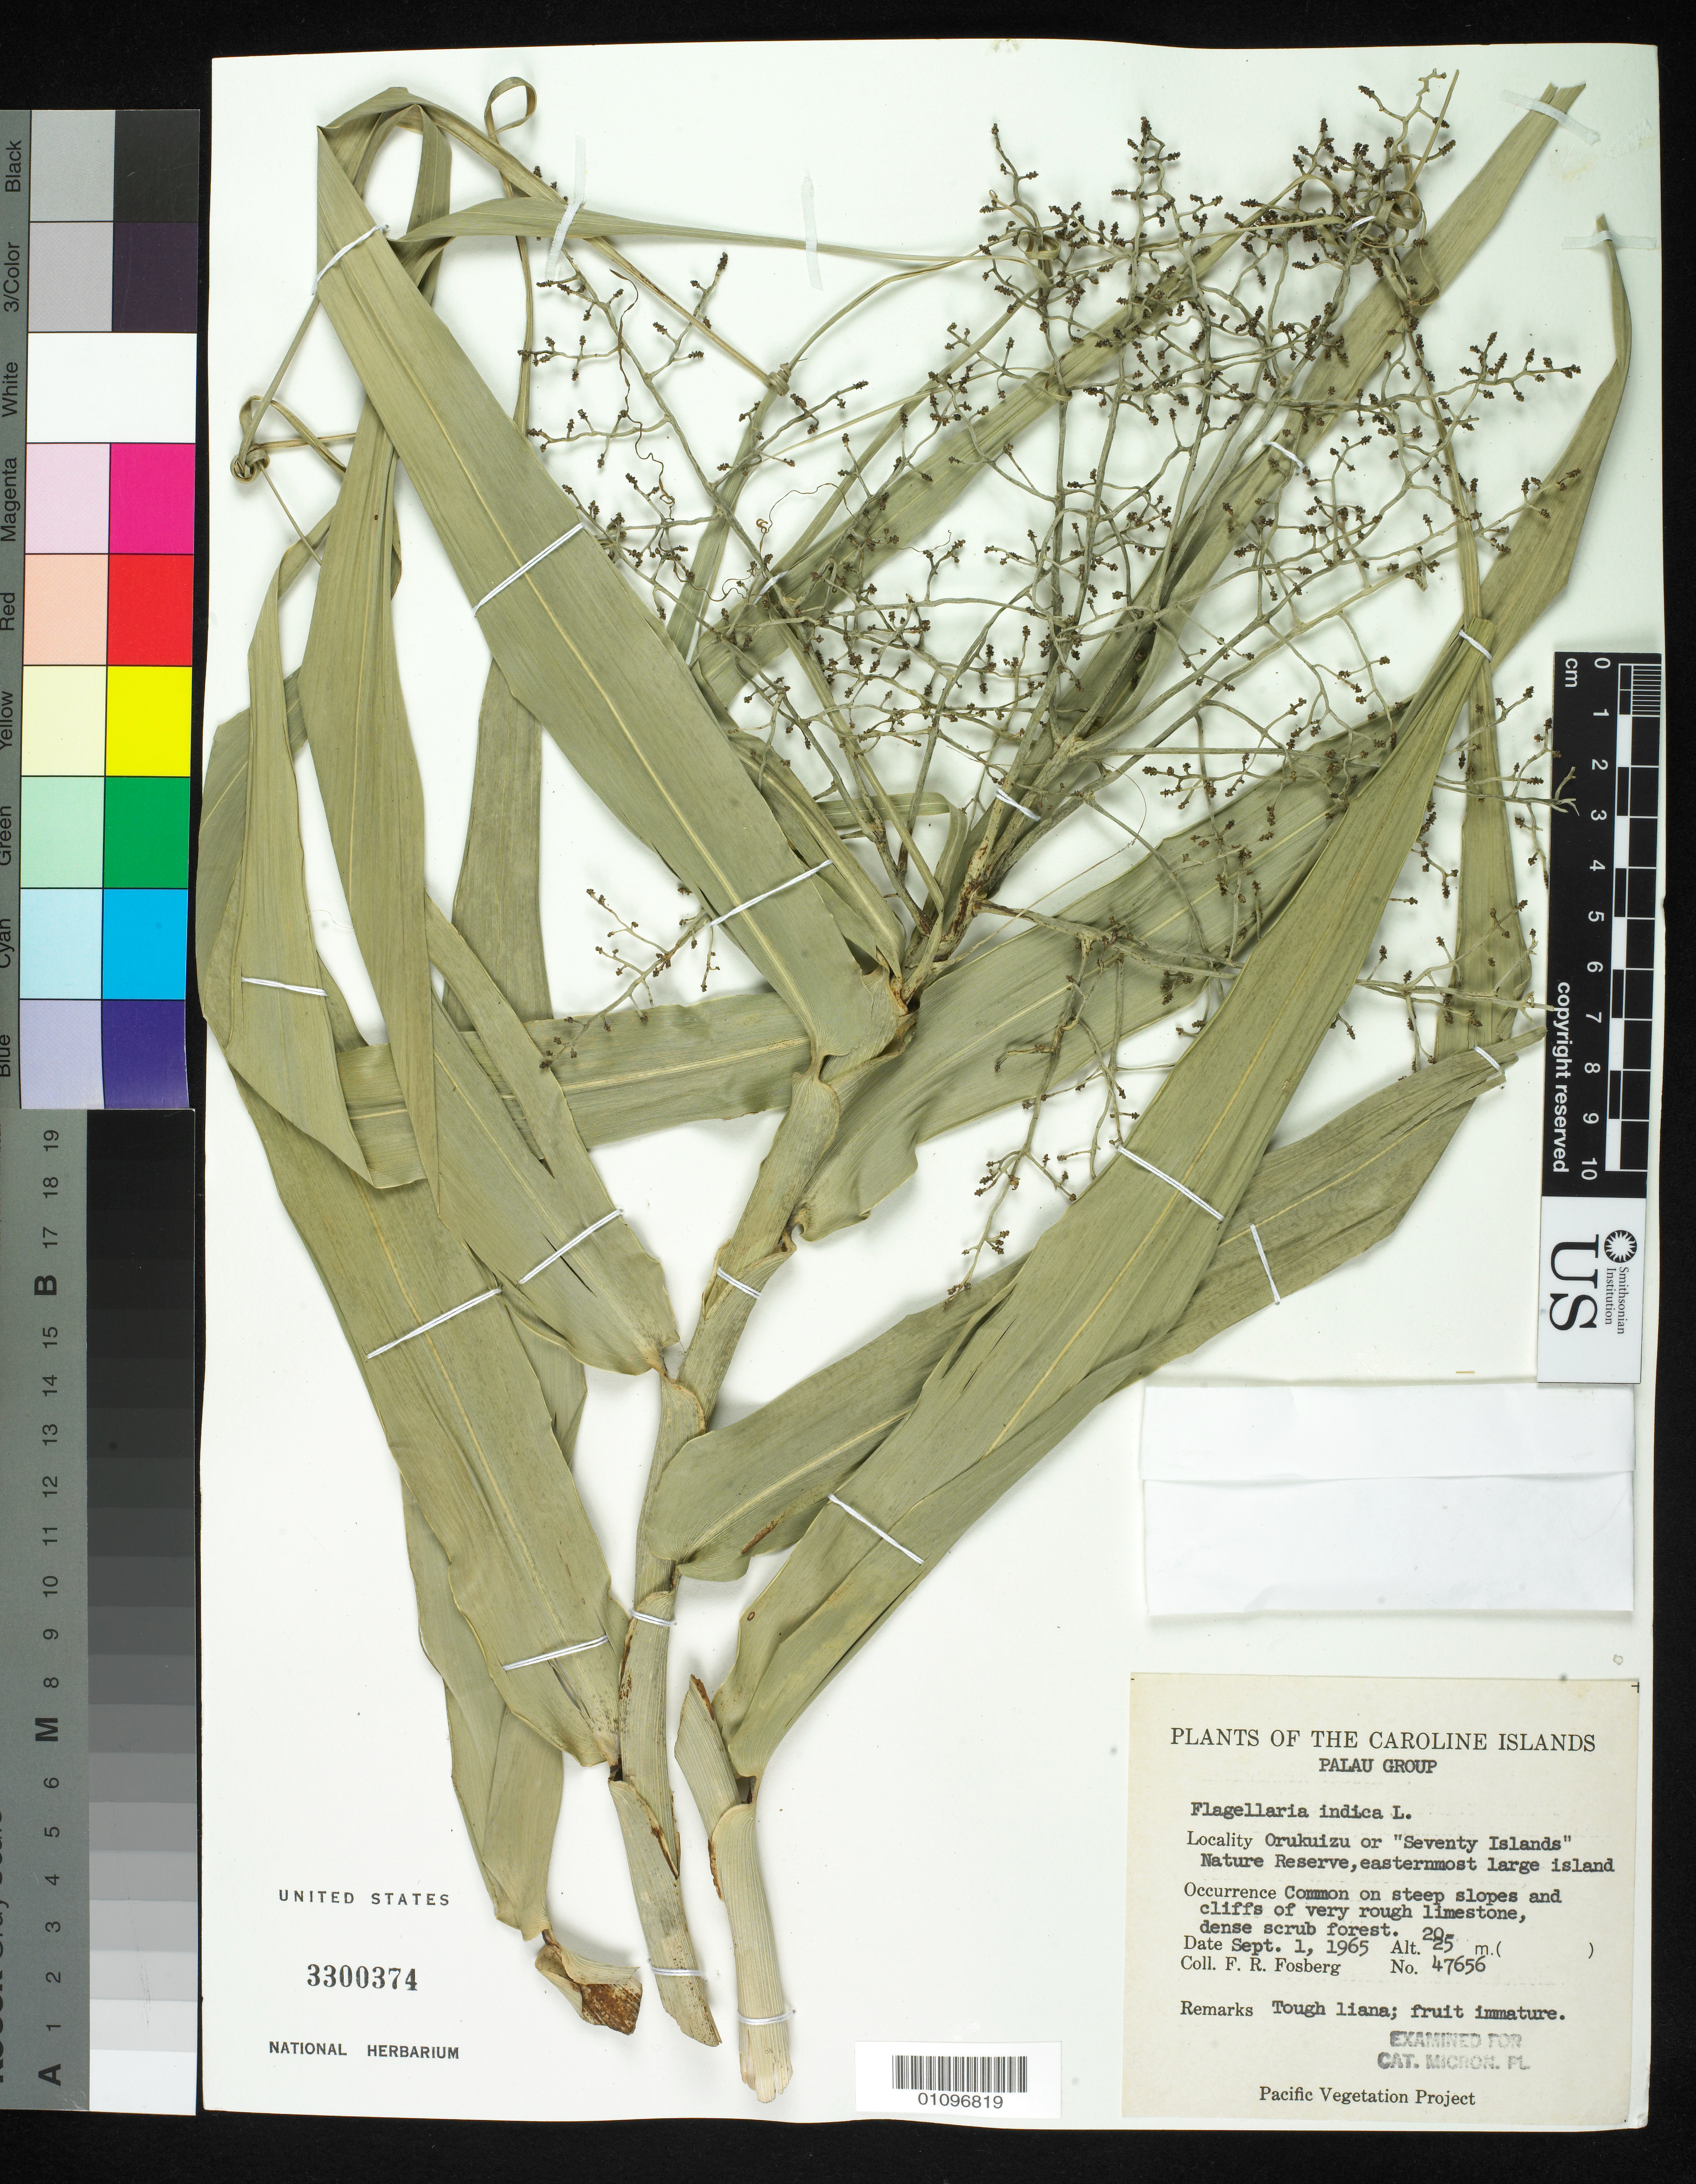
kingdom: Plantae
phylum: Tracheophyta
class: Liliopsida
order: Poales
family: Flagellariaceae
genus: Flagellaria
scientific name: Flagellaria indica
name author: L.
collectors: F. R. Fosberg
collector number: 47656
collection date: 1965-09-01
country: Palau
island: Ngerukeuid [Orukuizu]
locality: Orukuizu or "Seventy Islands" nature Reserve (I think Ngerukeuid Islands Wildlife Preserve after some research) Easternmost large island.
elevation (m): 20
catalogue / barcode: US 3300374